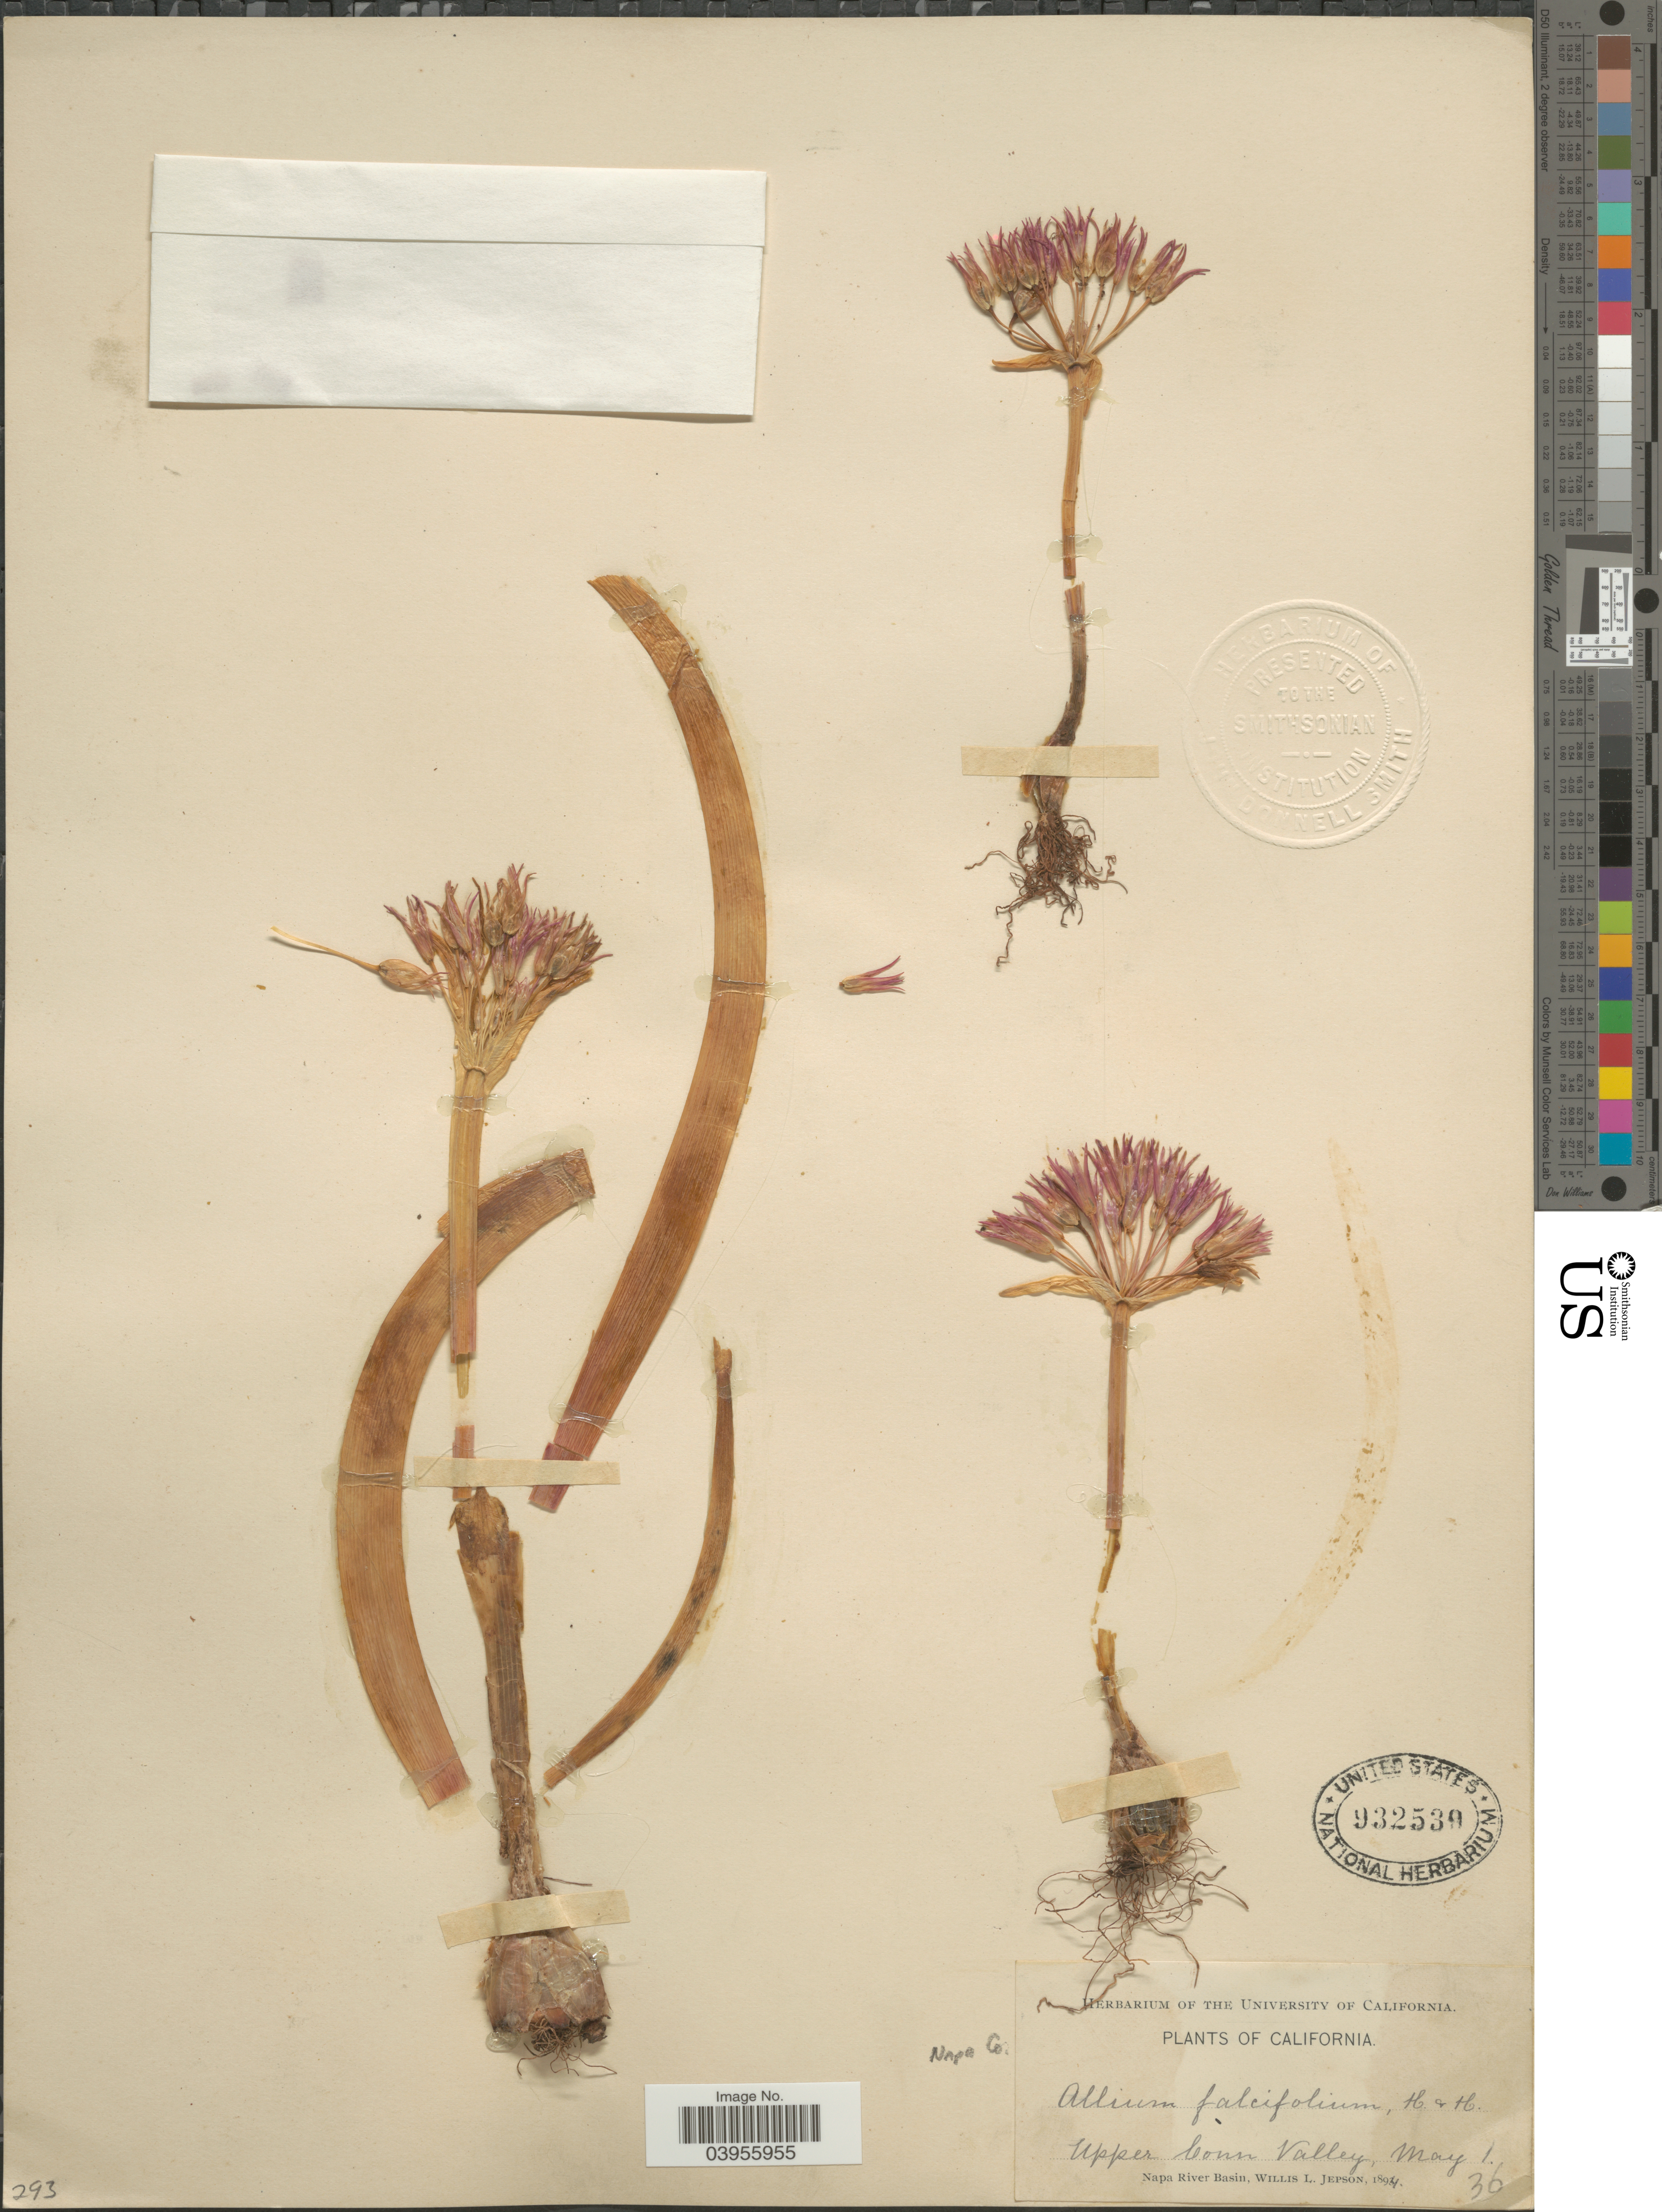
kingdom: Plantae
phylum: Tracheophyta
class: Liliopsida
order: Asparagales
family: Amaryllidaceae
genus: Allium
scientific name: Allium falcifolium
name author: Hook. & Arn.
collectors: W. L. Jepson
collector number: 36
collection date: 1894-05-01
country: United States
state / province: California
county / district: Napa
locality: Upper Conn Valley. Napa Co.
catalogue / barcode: US 932539